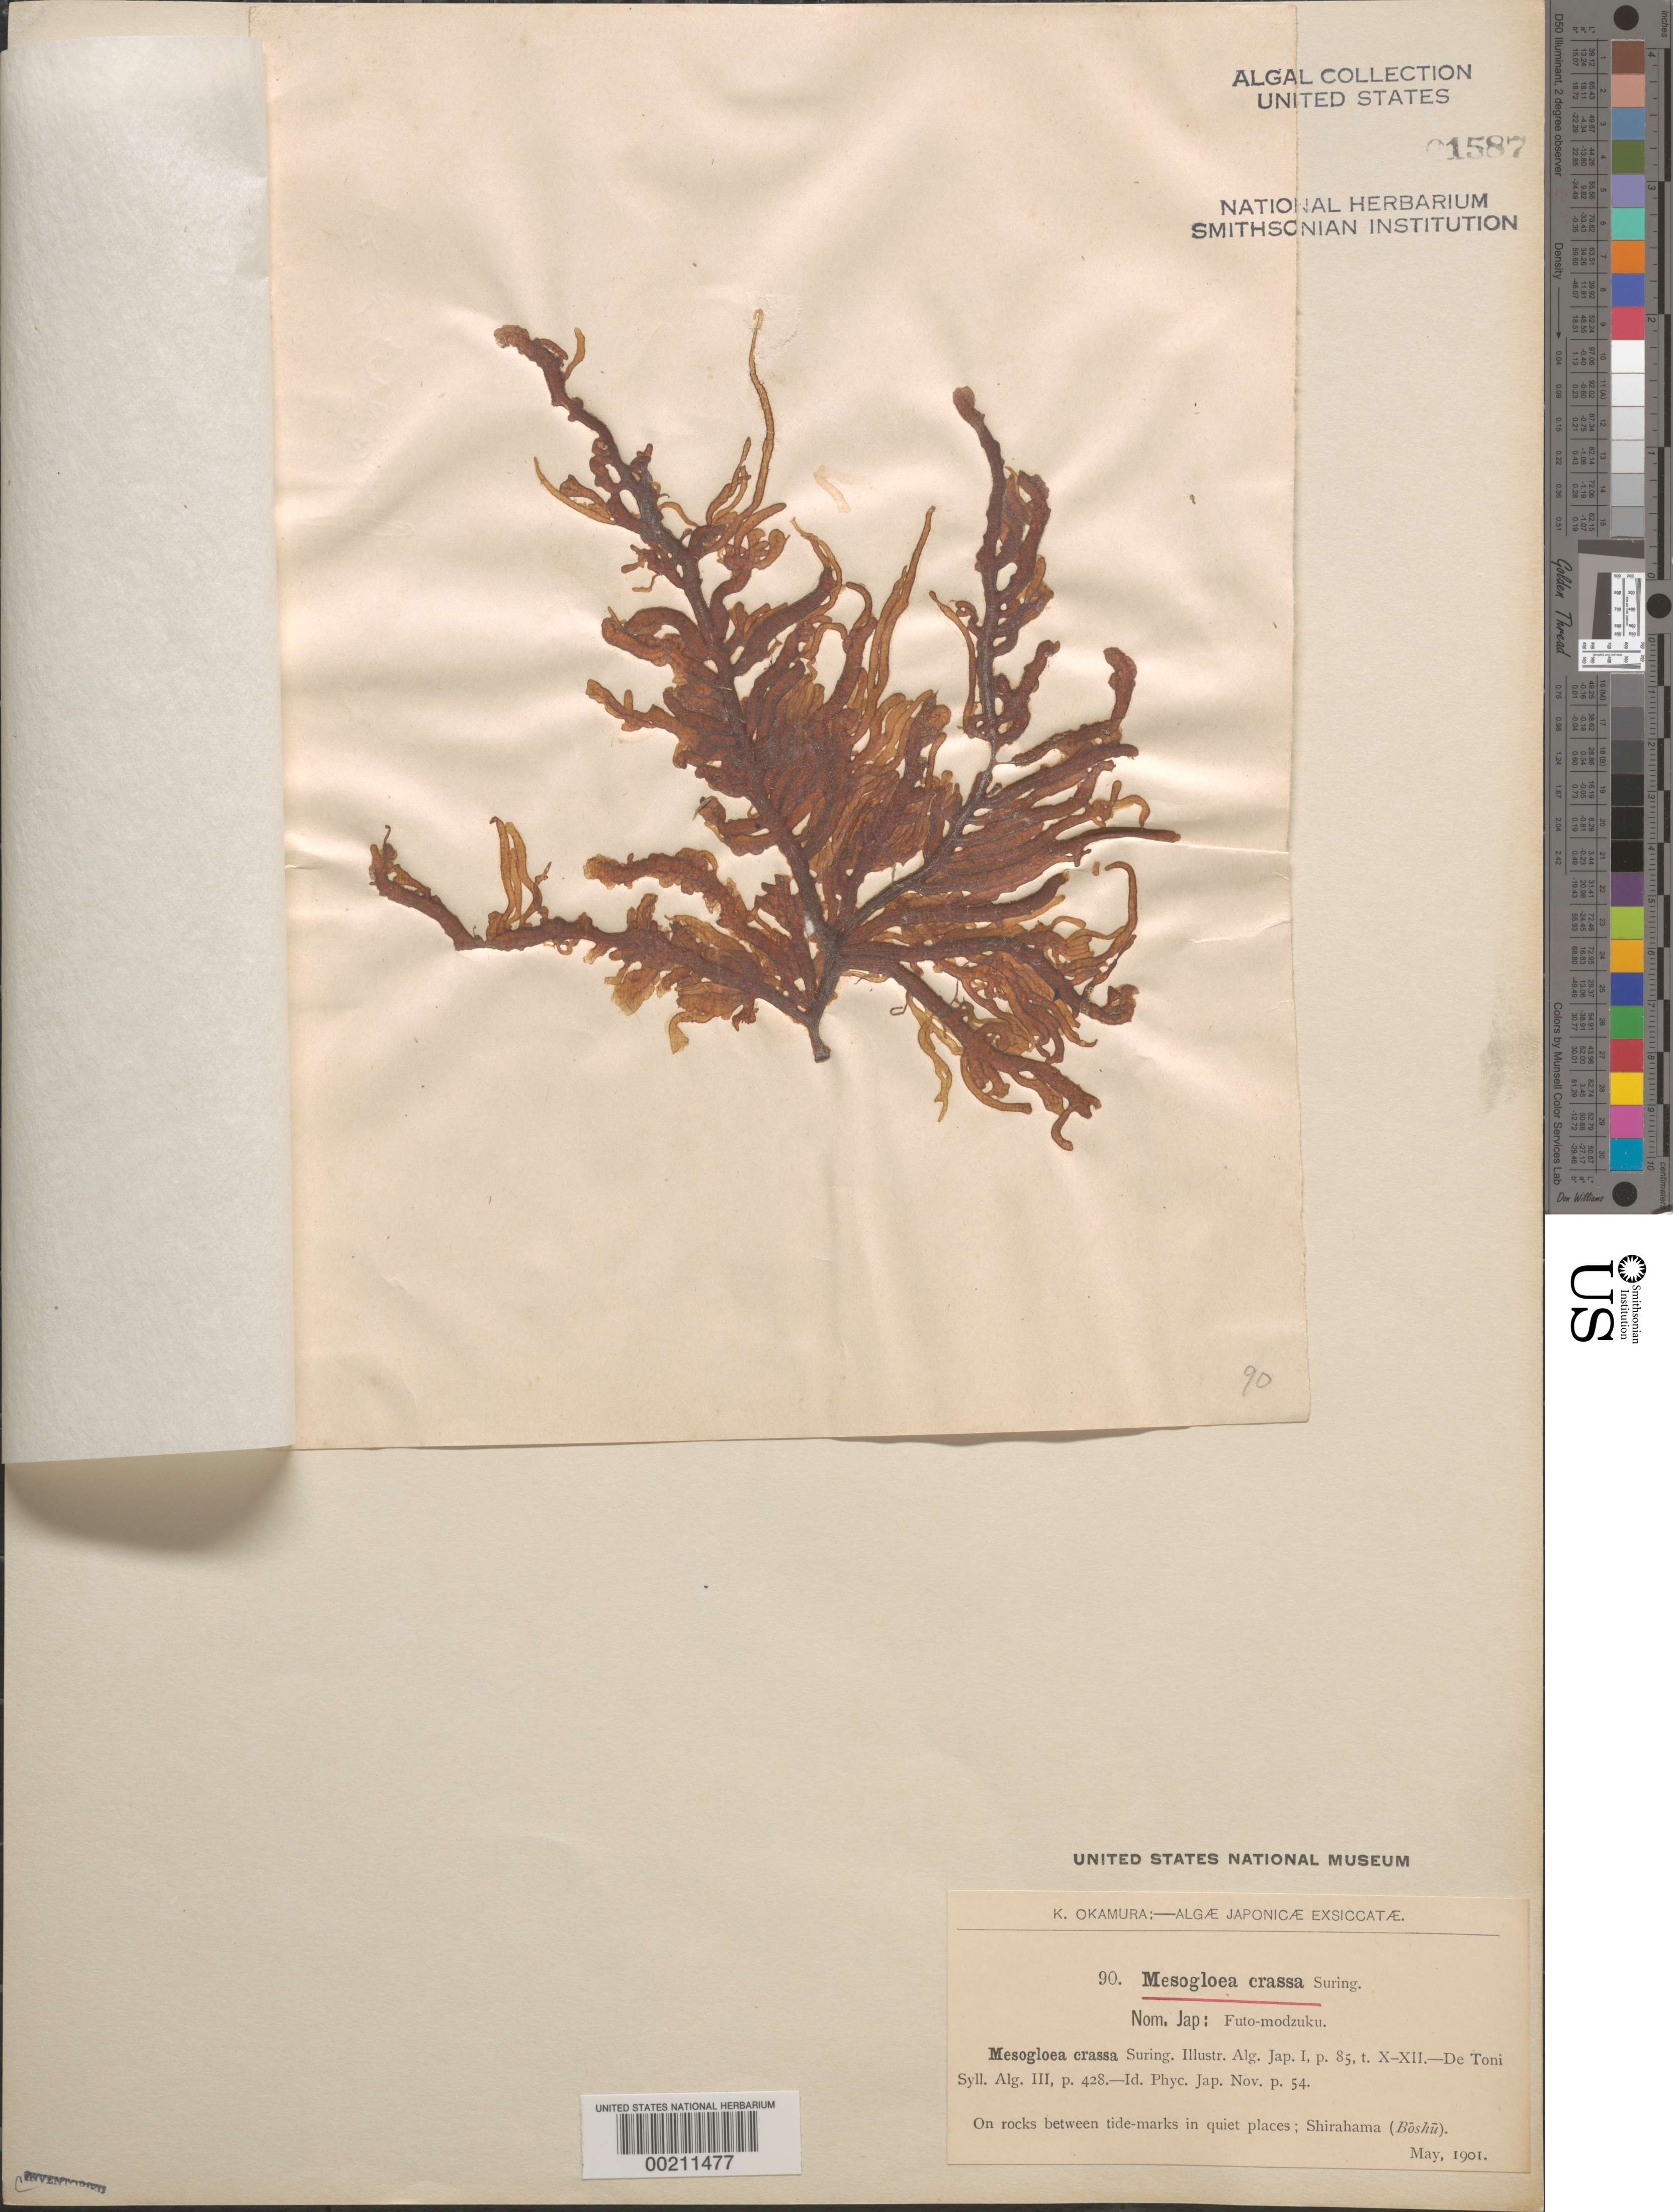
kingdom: Chromista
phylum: Ochrophyta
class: Phaeophyceae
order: Ectocarpales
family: Chordariaceae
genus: Tinocladia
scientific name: Tinocladia crassa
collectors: K. Okamura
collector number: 90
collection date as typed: May 1901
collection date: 1901-05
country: Japan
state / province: Tiba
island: Honshu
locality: Shirahama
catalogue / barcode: US 1587